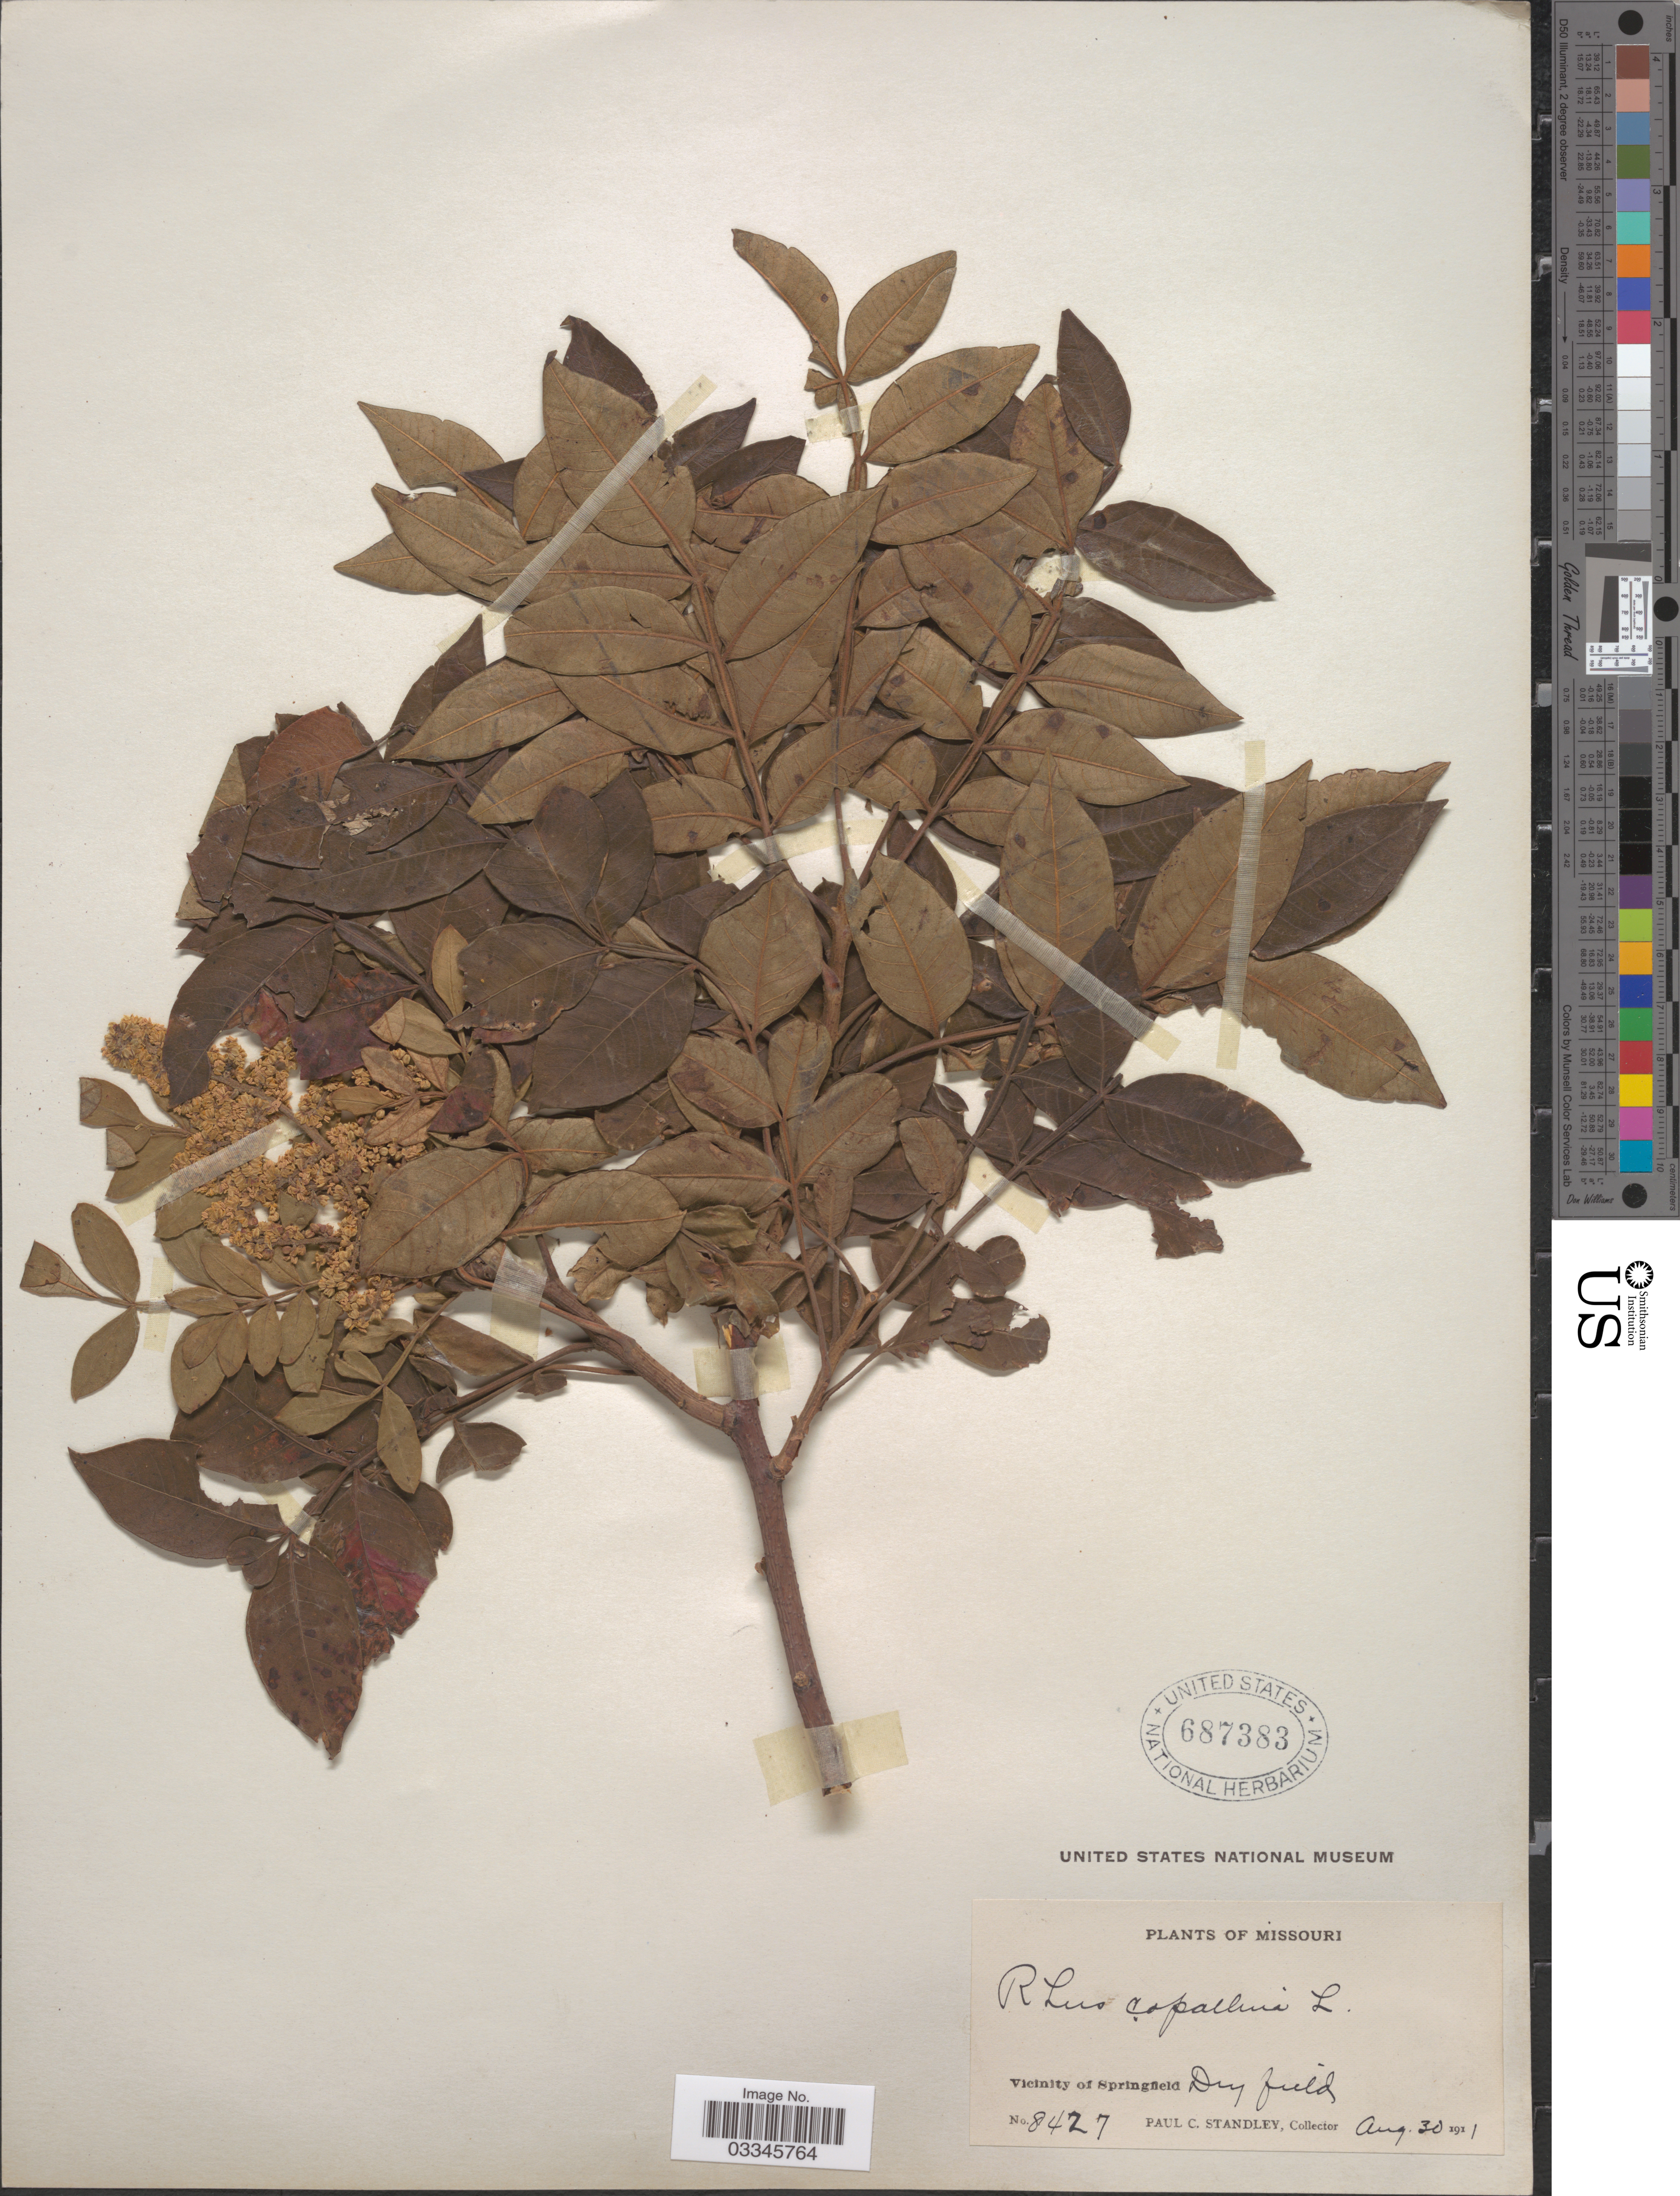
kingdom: Plantae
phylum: Tracheophyta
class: Magnoliopsida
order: Sapindales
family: Anacardiaceae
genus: Rhus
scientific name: Rhus copallinum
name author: L.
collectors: P. C. Standley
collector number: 8427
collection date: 1911-08-30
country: United States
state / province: Missouri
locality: Vicinity of Springfield.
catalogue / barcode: US 687383